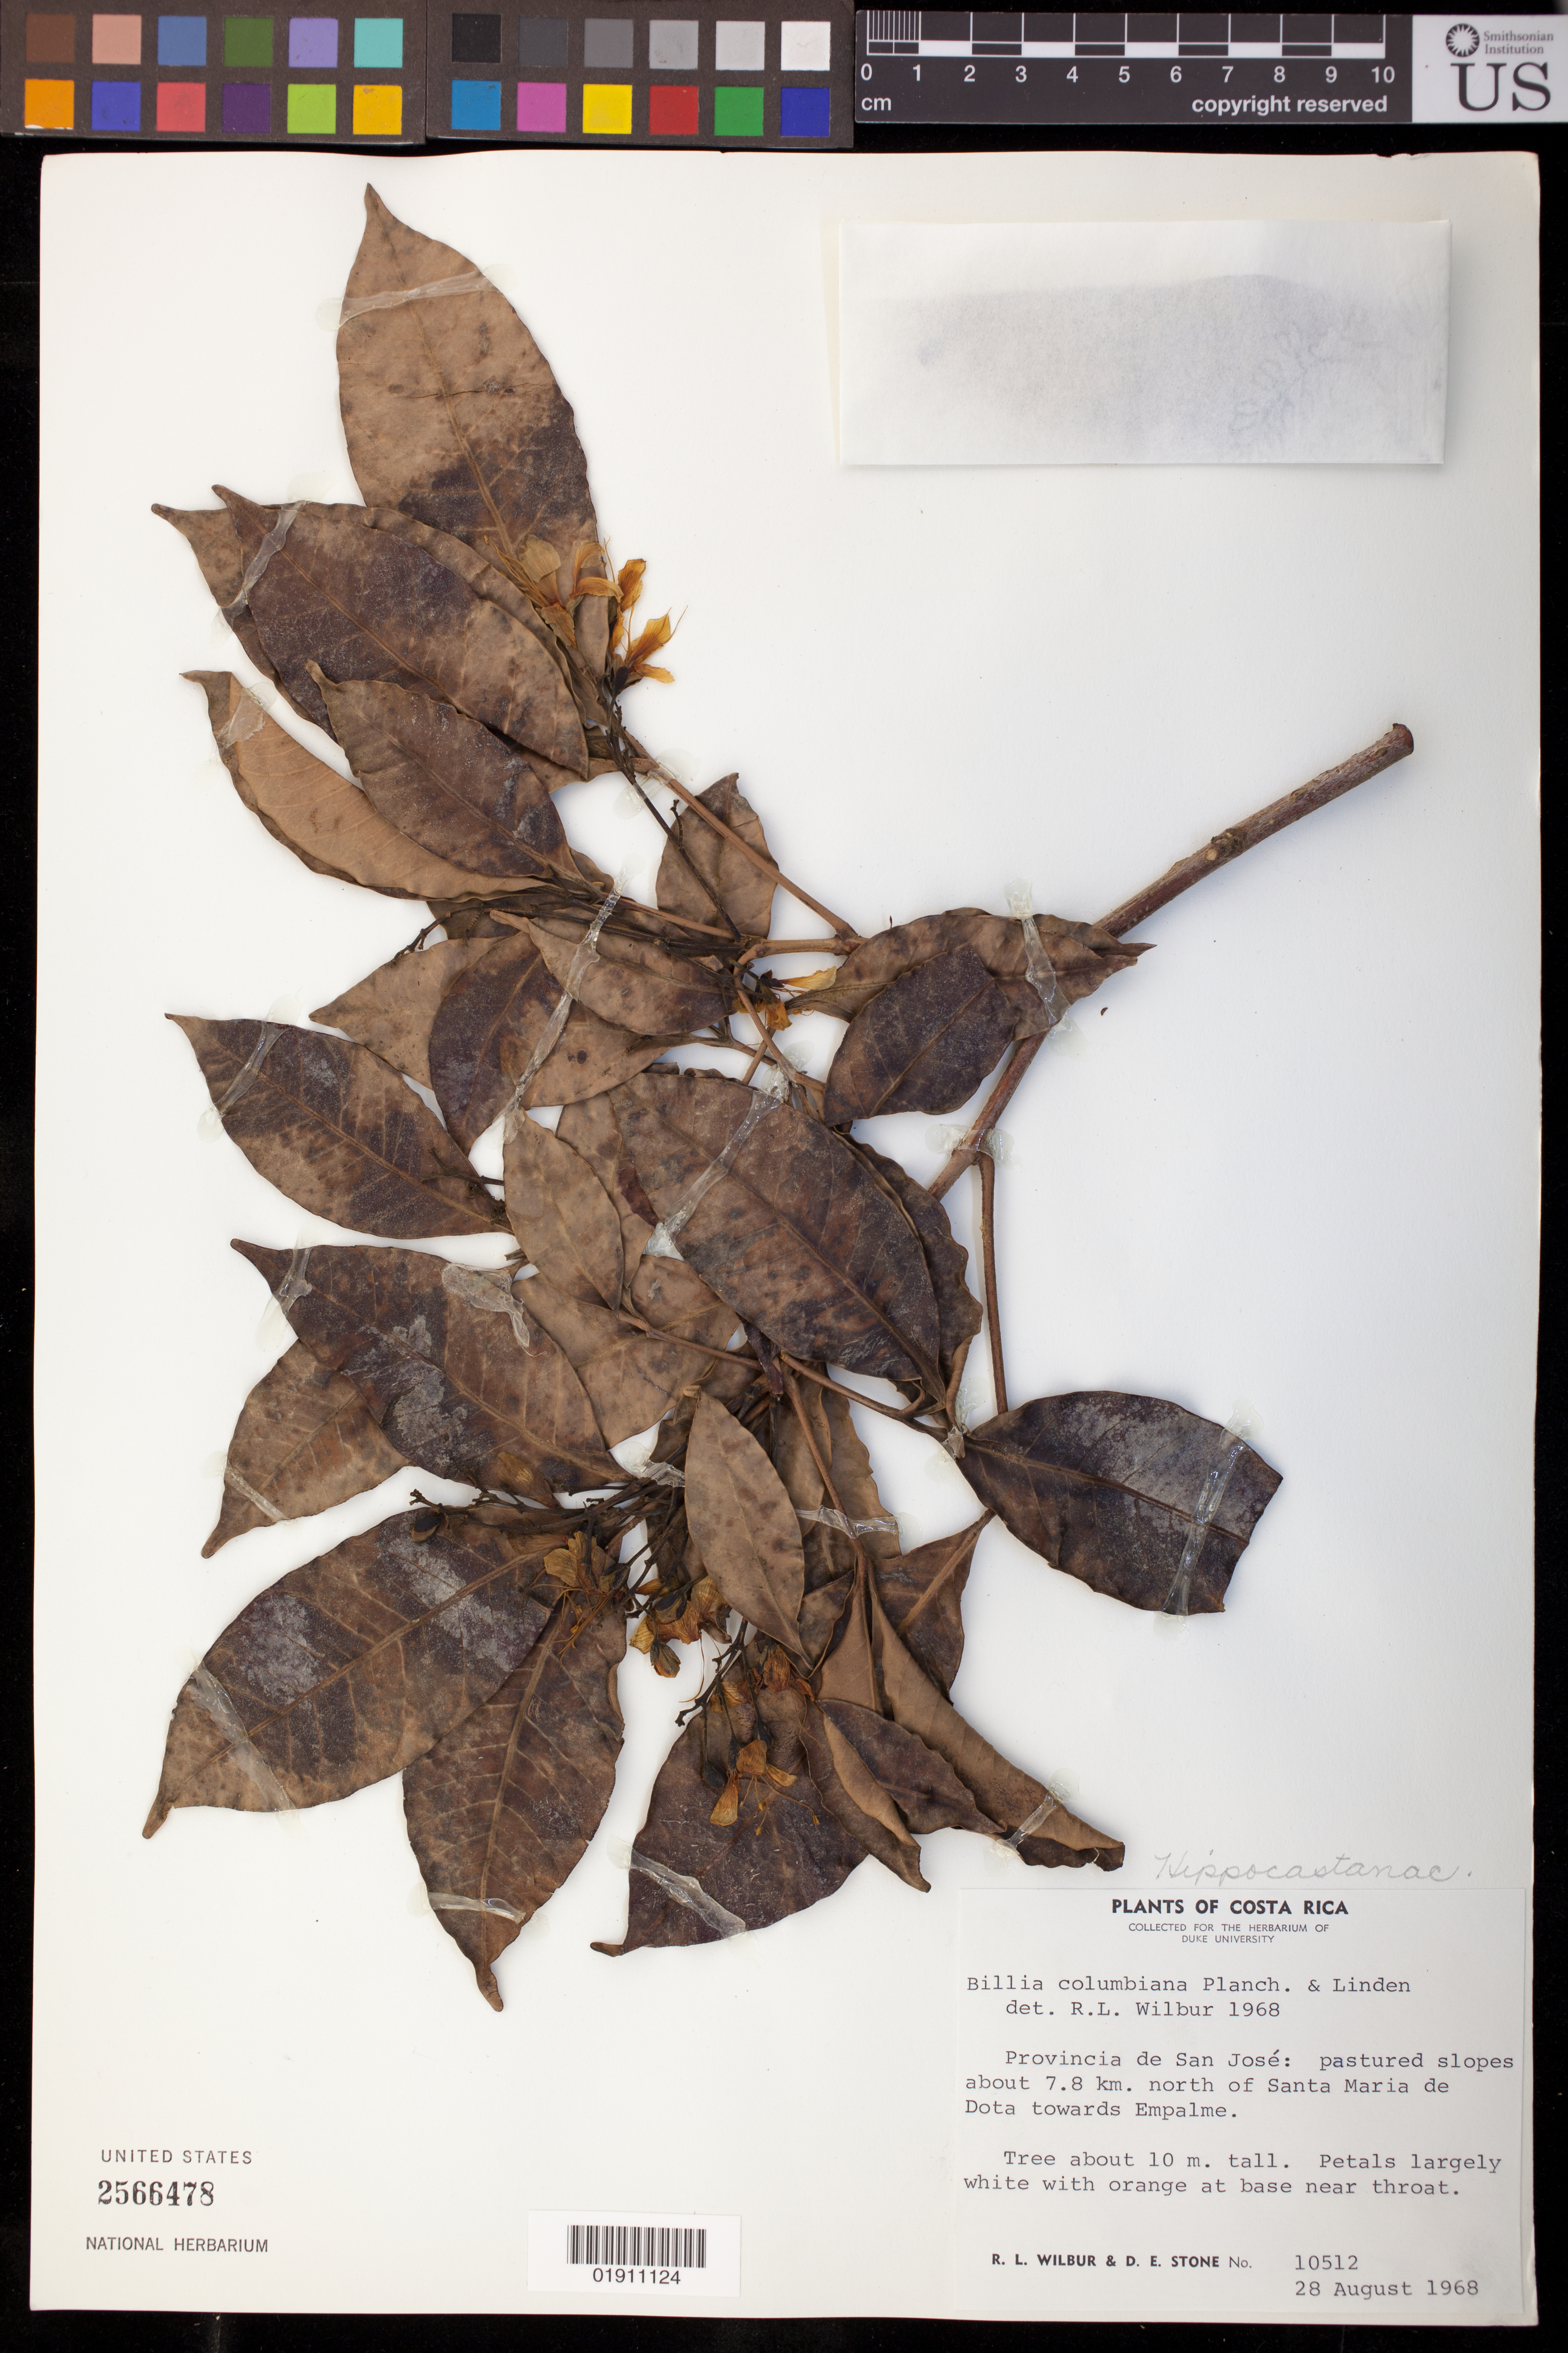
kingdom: Plantae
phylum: Tracheophyta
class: Magnoliopsida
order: Sapindales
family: Sapindaceae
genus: Billia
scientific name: Billia columbiana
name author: Planch. & Linden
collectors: R. L. Wilbur & D. E. Stone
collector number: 10512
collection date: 1968-08-28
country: Costa Rica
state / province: San José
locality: About 7.8 km. north of Santa Maria de Dota towards Empalme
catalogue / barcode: US 2566478